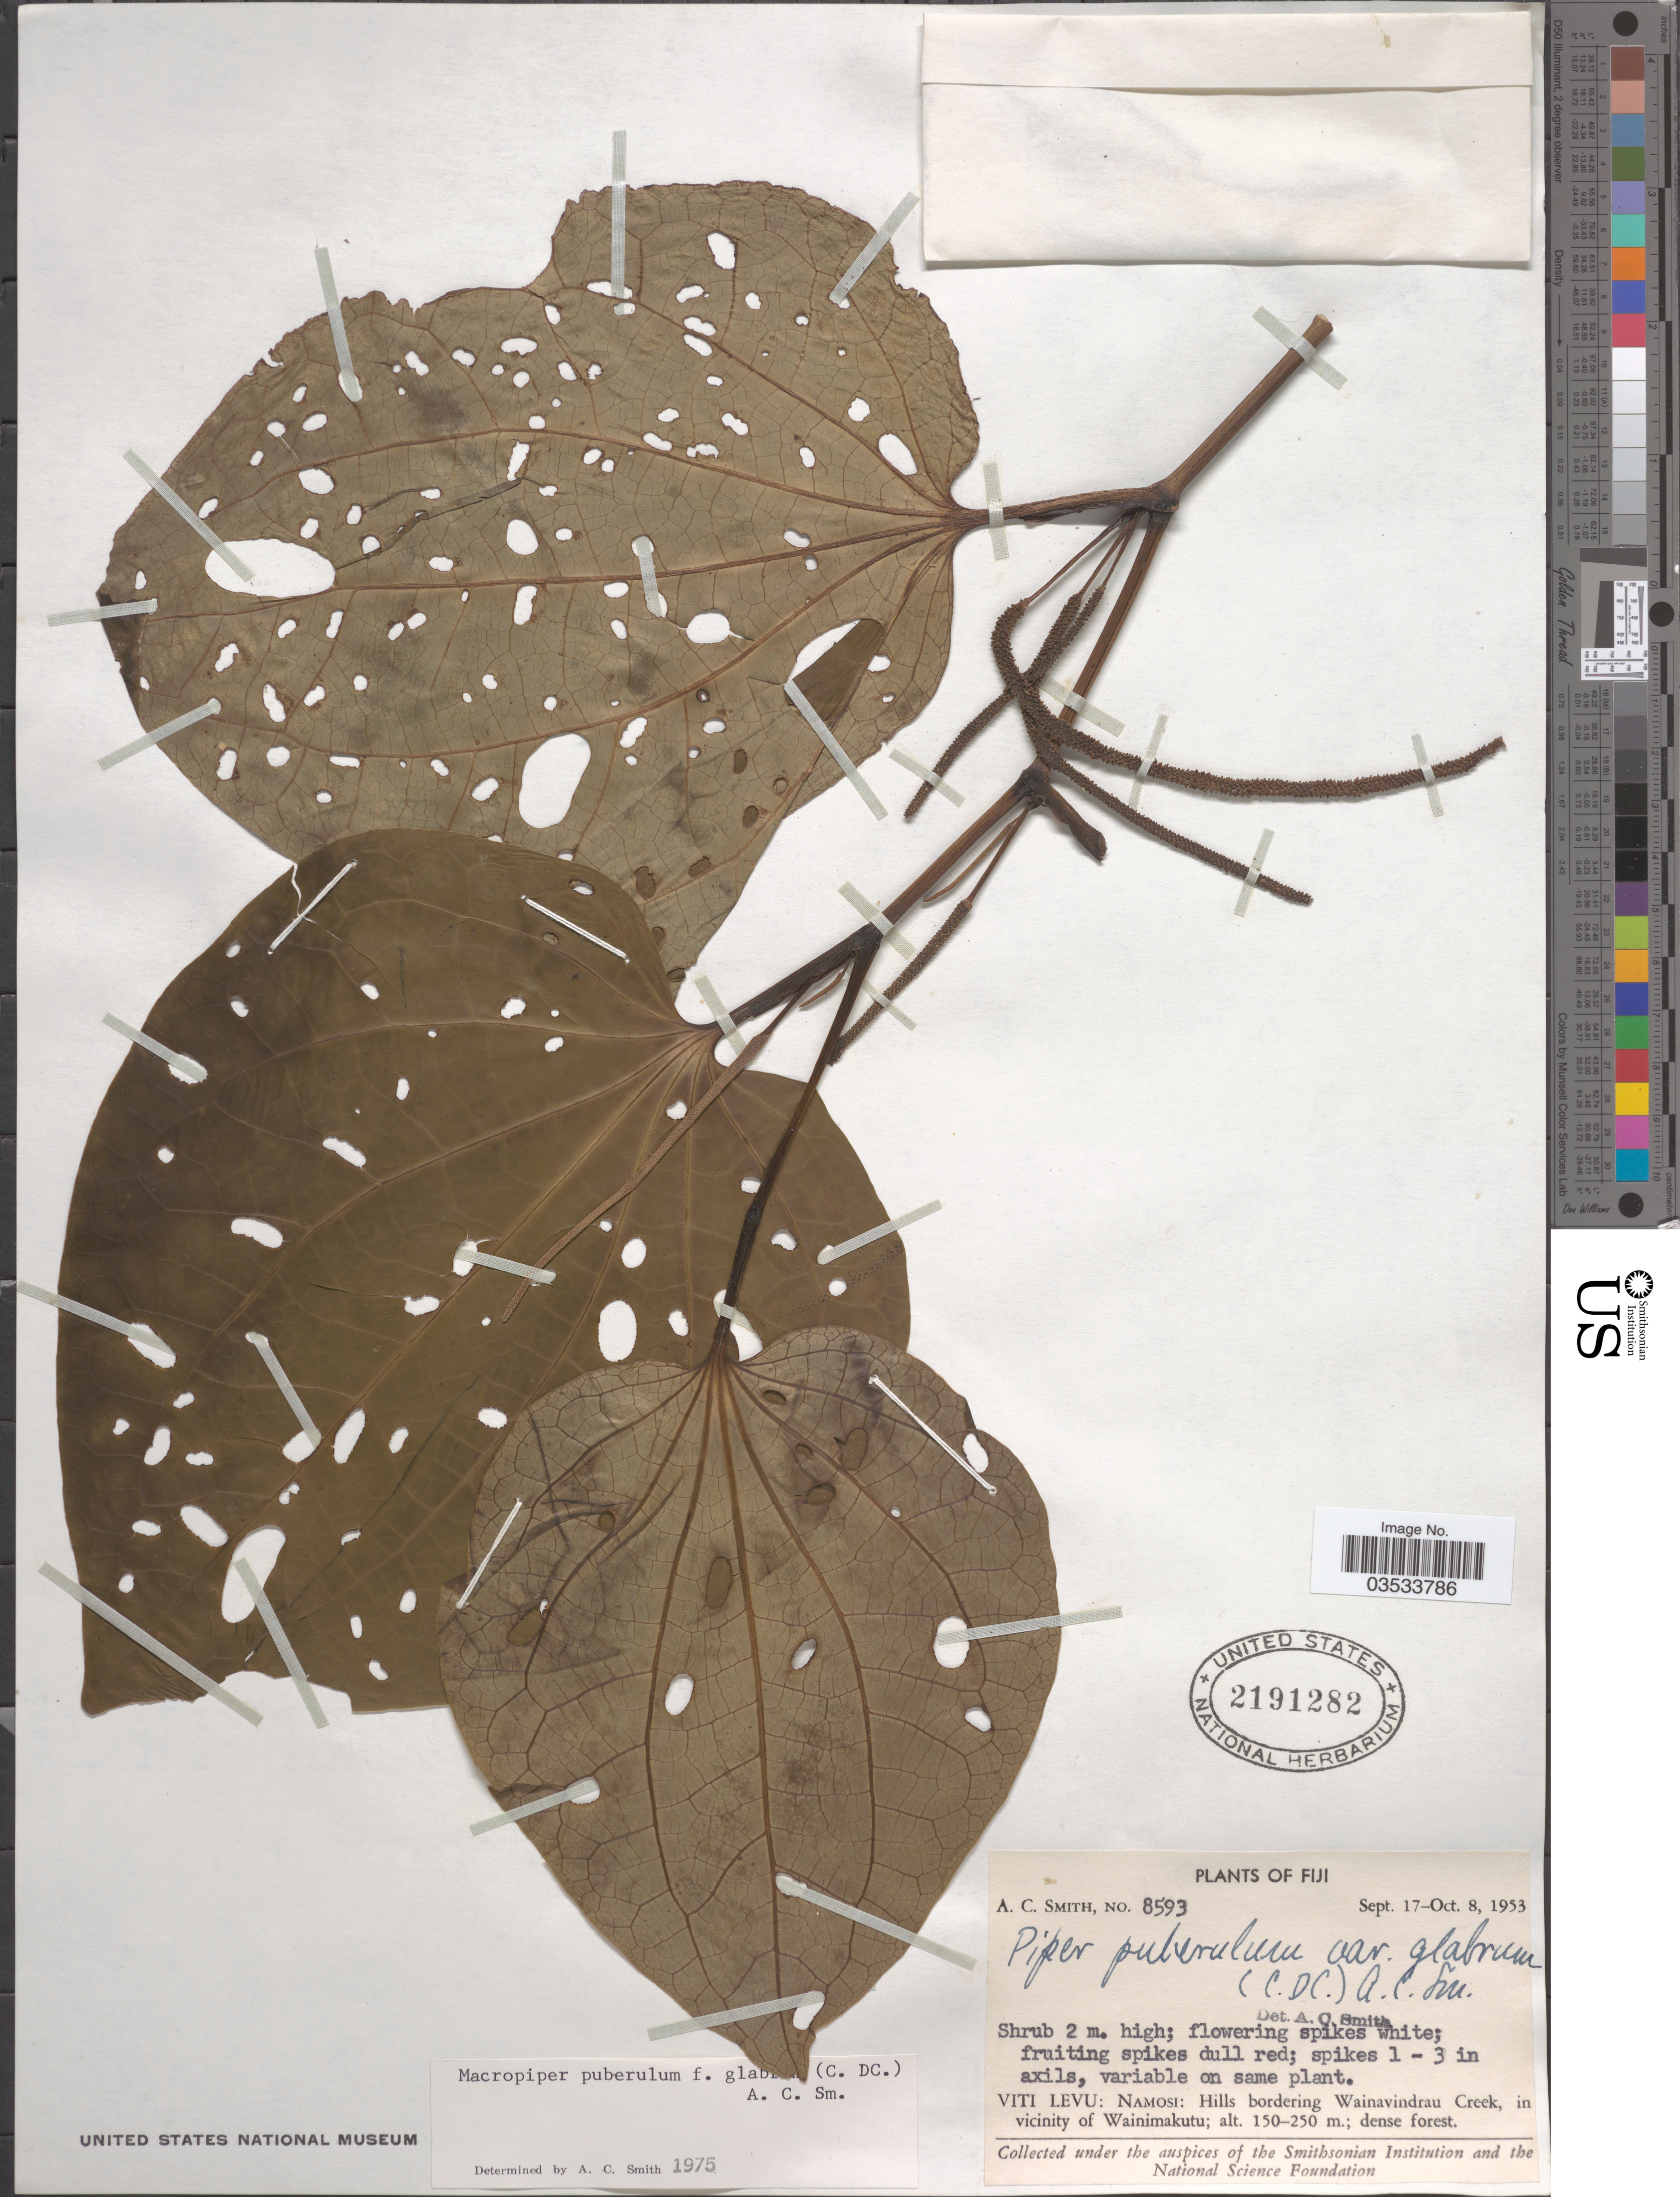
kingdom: Plantae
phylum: Tracheophyta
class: Magnoliopsida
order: Piperales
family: Piperaceae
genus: Piper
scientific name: Piper puberulum var. glabrum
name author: (C. DC.) C.A. Sm.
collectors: A. C. Smith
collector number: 8593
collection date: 1953-09-17/1953-10-08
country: Fiji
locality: Viti Levu: Namosi: Hills bordering Wainavindrau Creek, in vicinity of Wainimakutu.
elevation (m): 150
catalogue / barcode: US 2191282